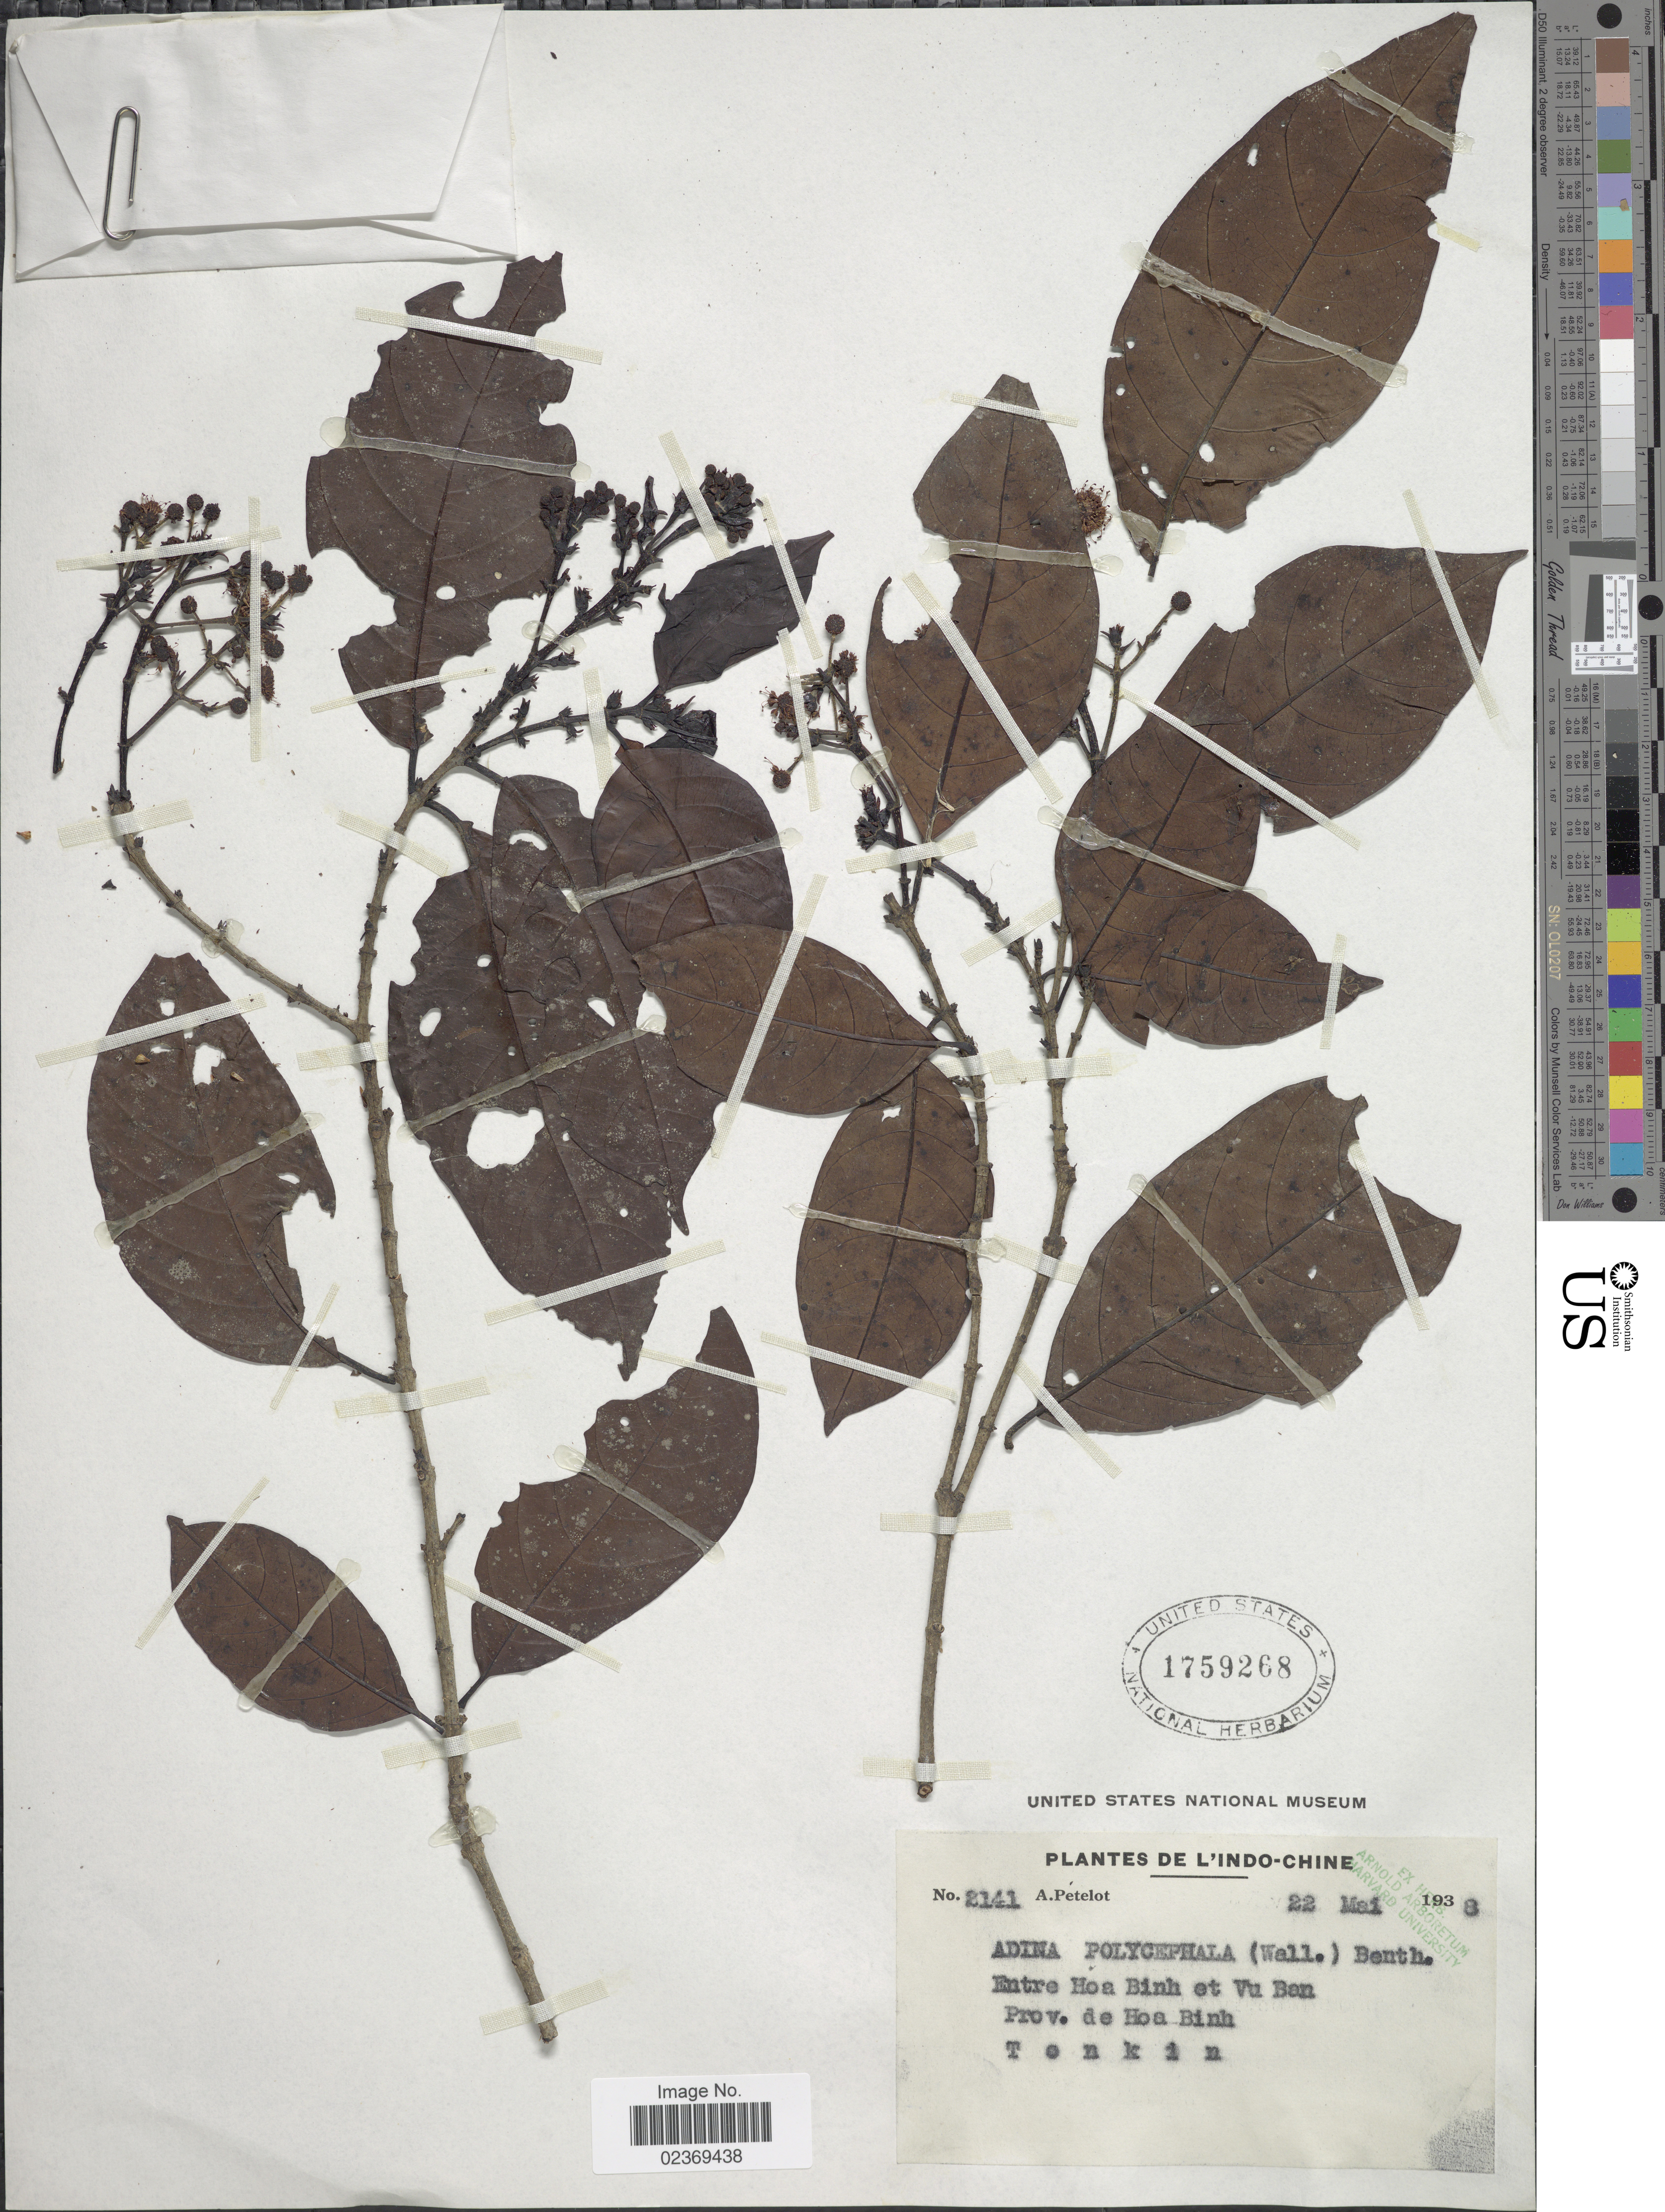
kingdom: Plantae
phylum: Tracheophyta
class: Magnoliopsida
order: Gentianales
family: Rubiaceae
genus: Adina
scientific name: Adina polycephala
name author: Benth.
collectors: A. Petelot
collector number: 2141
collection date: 1938-05-22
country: Vietnam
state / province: Hoa Binh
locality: L'Indo-Chine, Entre Hoa Binh et Vu Ban.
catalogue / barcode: US 1759268